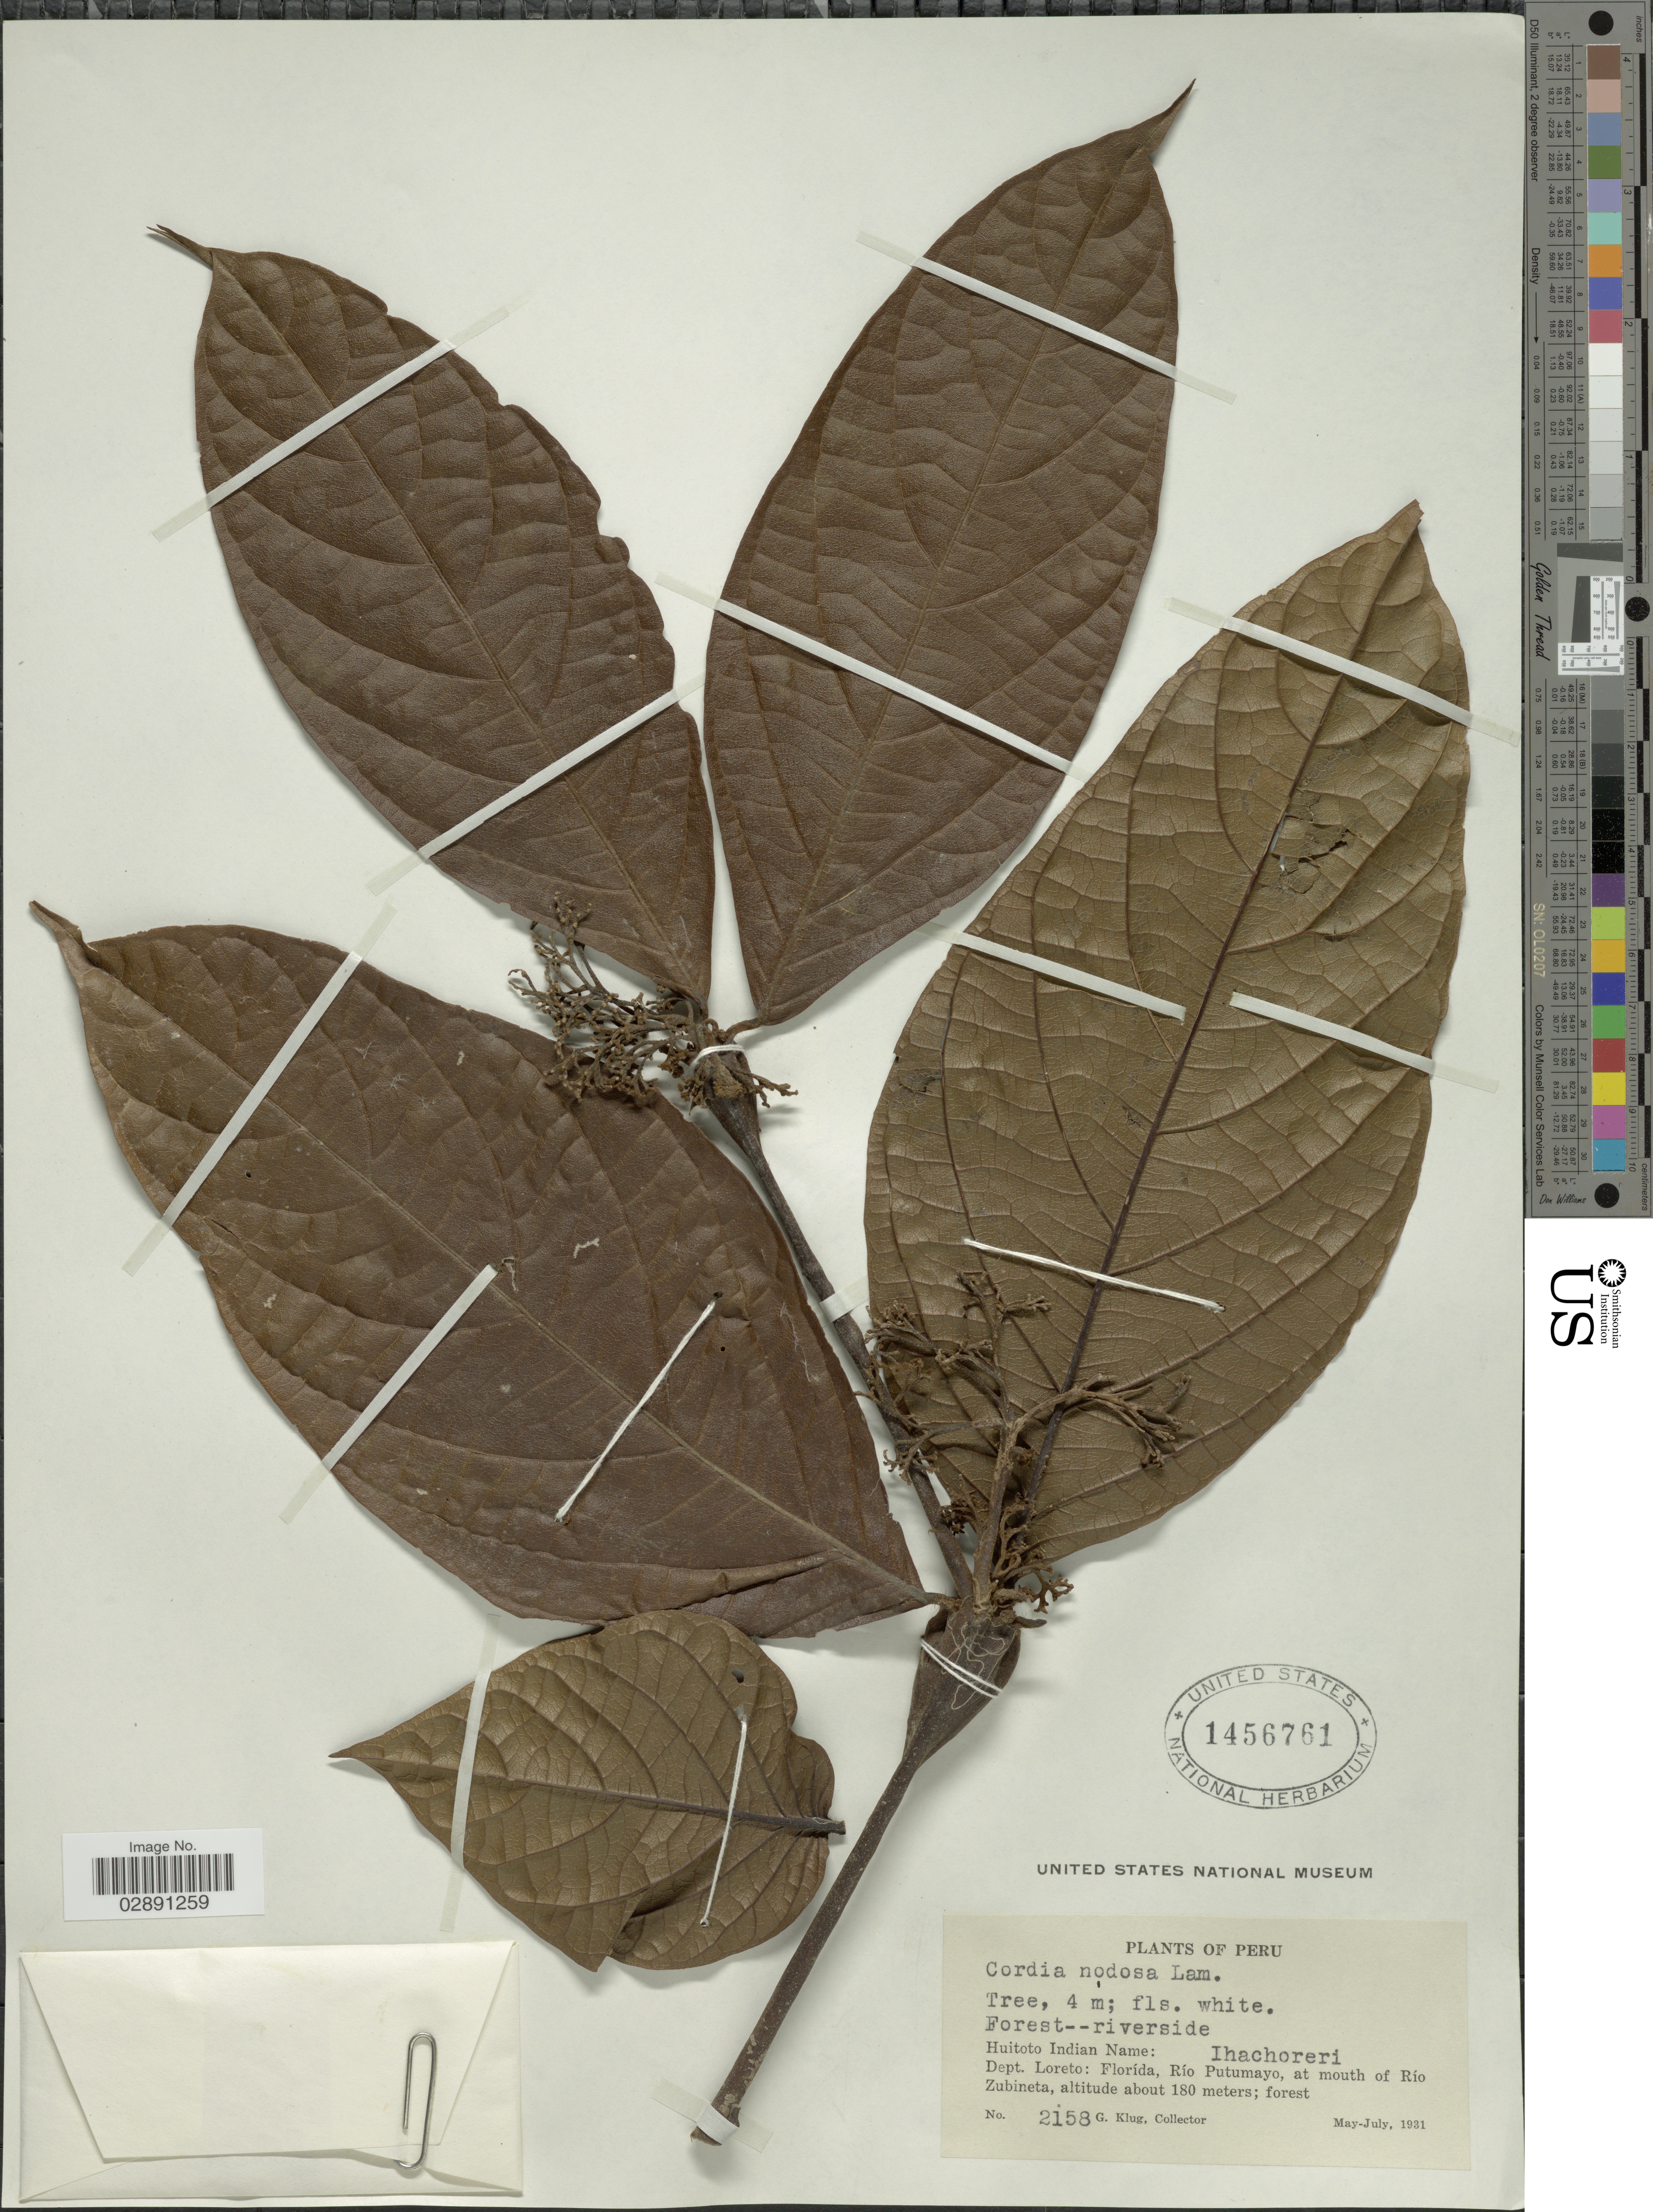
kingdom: Plantae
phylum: Tracheophyta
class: Magnoliopsida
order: Boraginales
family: Cordiaceae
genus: Cordia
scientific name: Cordia nodosa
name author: Lam.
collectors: G. Klug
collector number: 2158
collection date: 1931-05/1931-07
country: Peru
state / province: Loreto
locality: Dept. Loreto: Florída, Río Putumayo, at mouth of Río Zubineta.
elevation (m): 180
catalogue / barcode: US 1456761